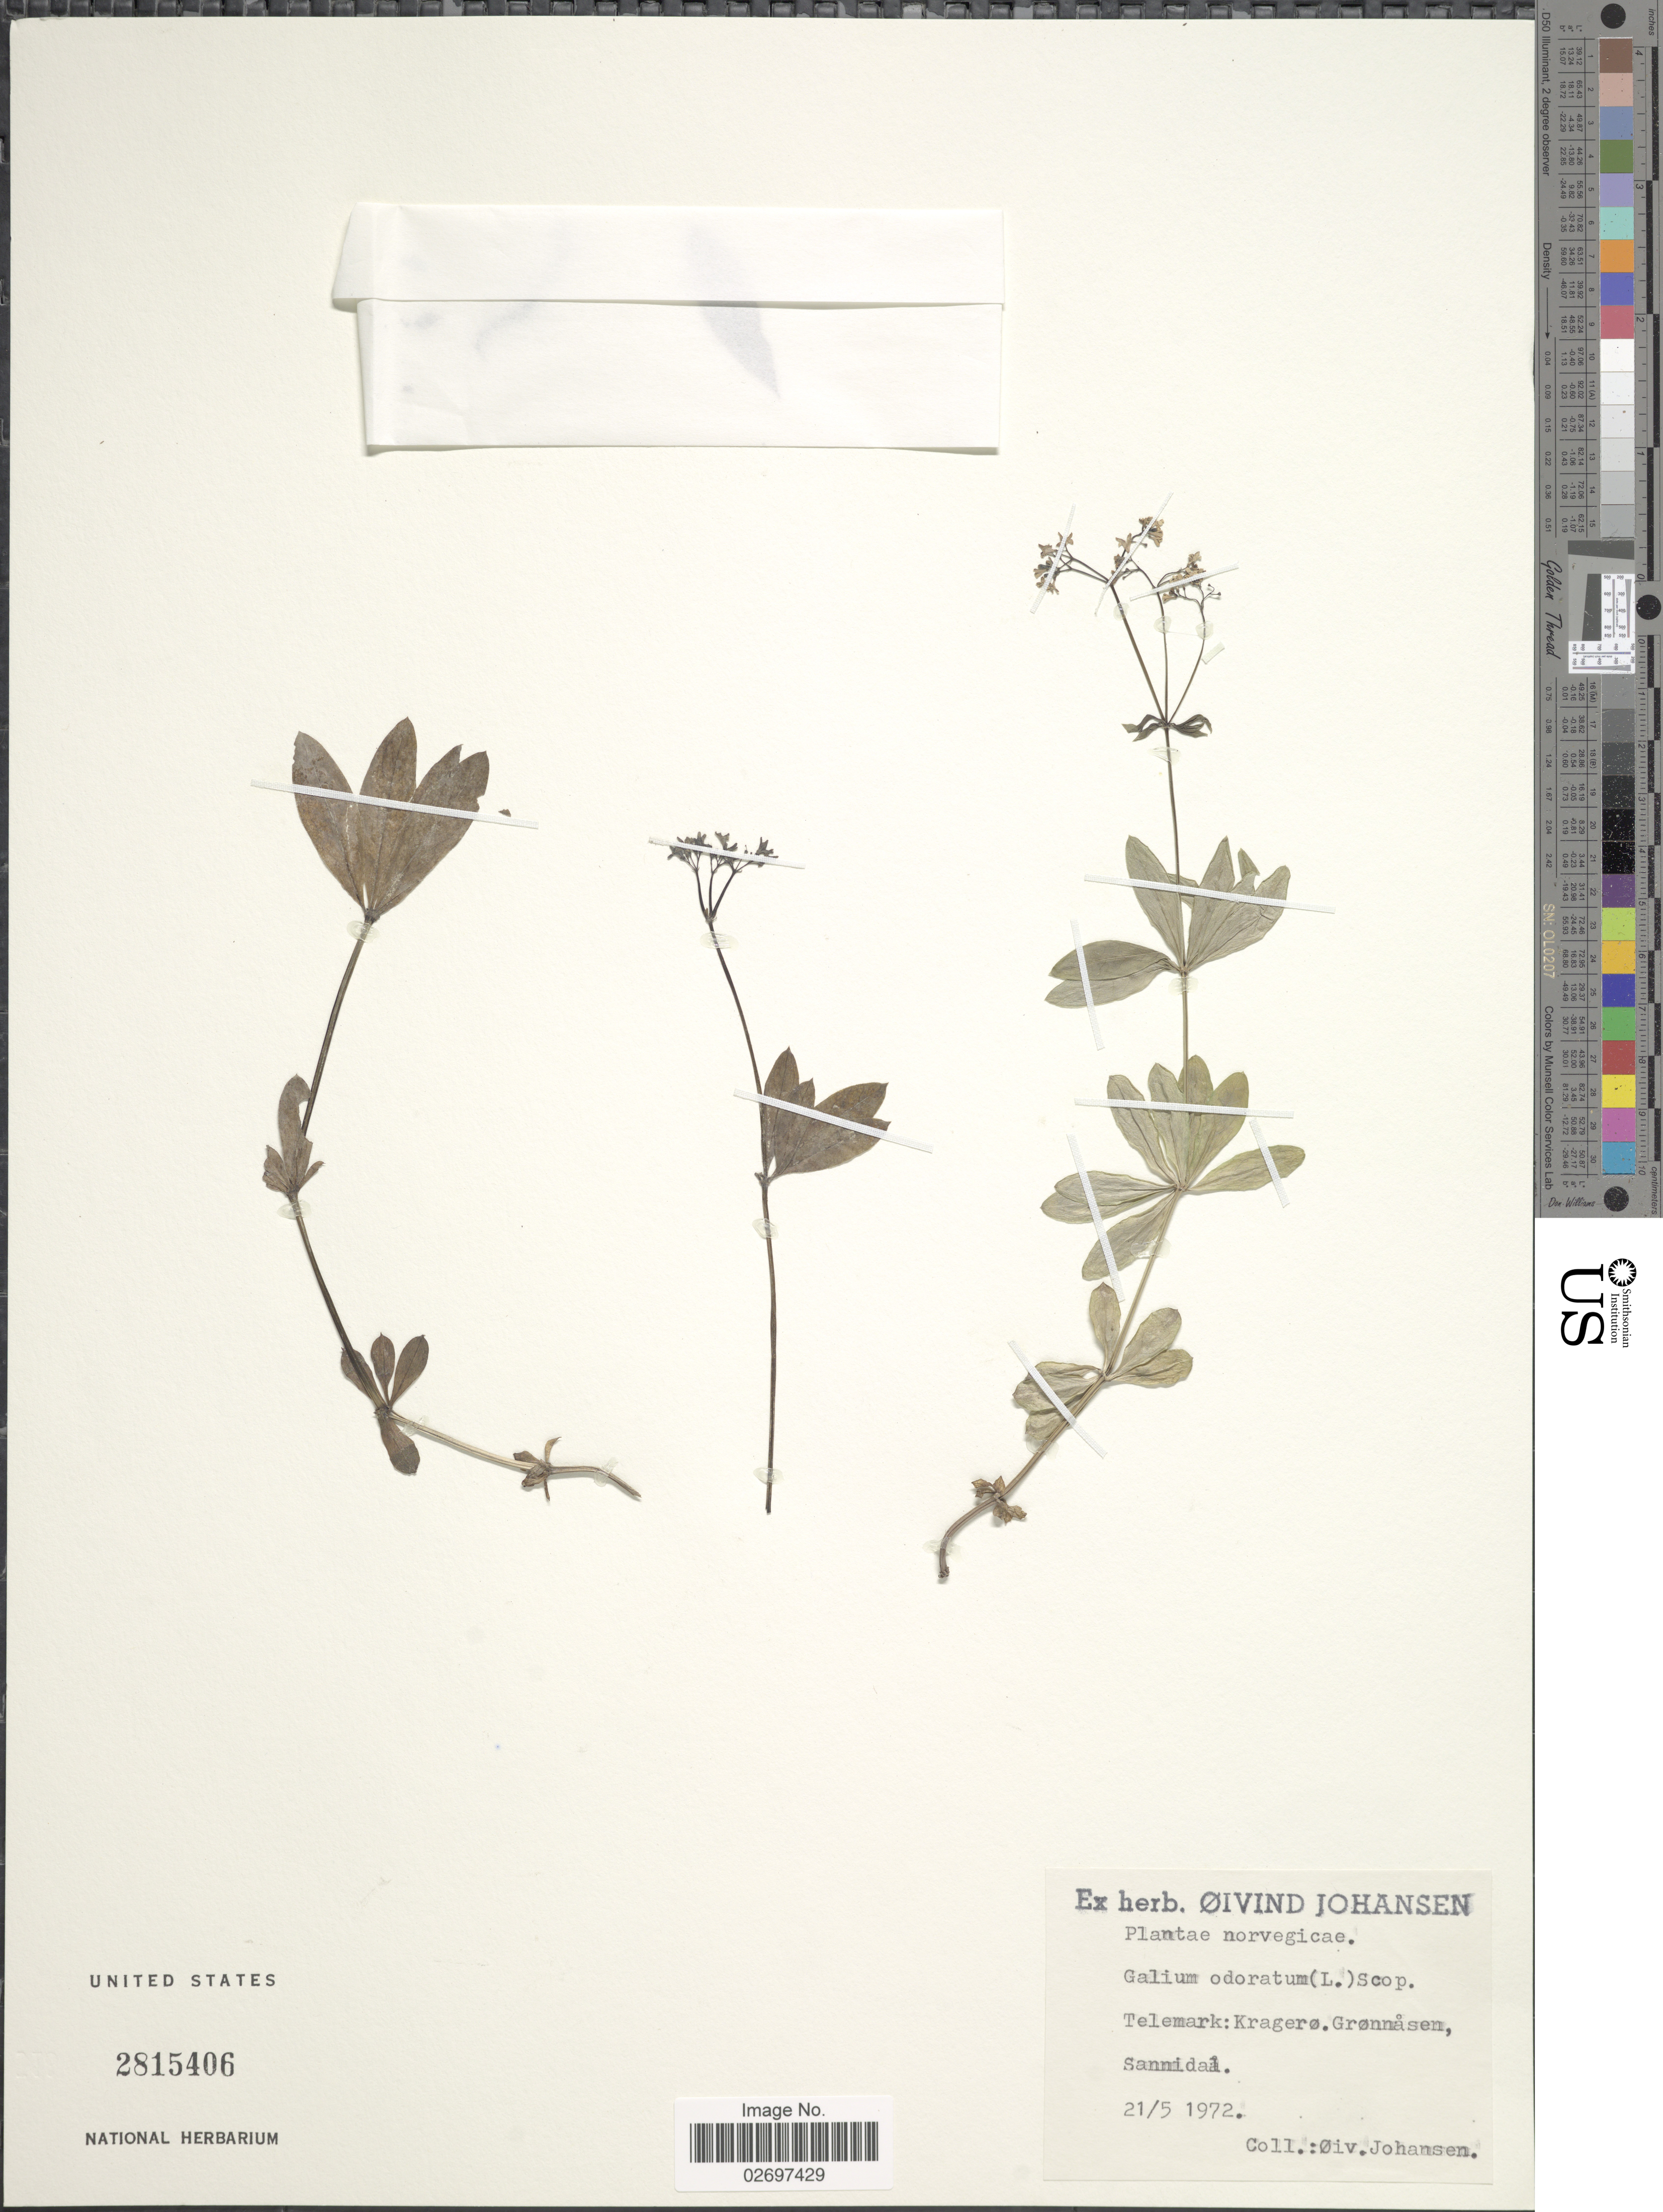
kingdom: Plantae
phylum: Tracheophyta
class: Magnoliopsida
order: Gentianales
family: Rubiaceae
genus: Galium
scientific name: Galium odoratum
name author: (L.) Scop.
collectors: O. Johansen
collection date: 1972-05-21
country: Norway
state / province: Telemark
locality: Norvegicae. Kragerø. Grønnasen, Sannidal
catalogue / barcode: US 2815406